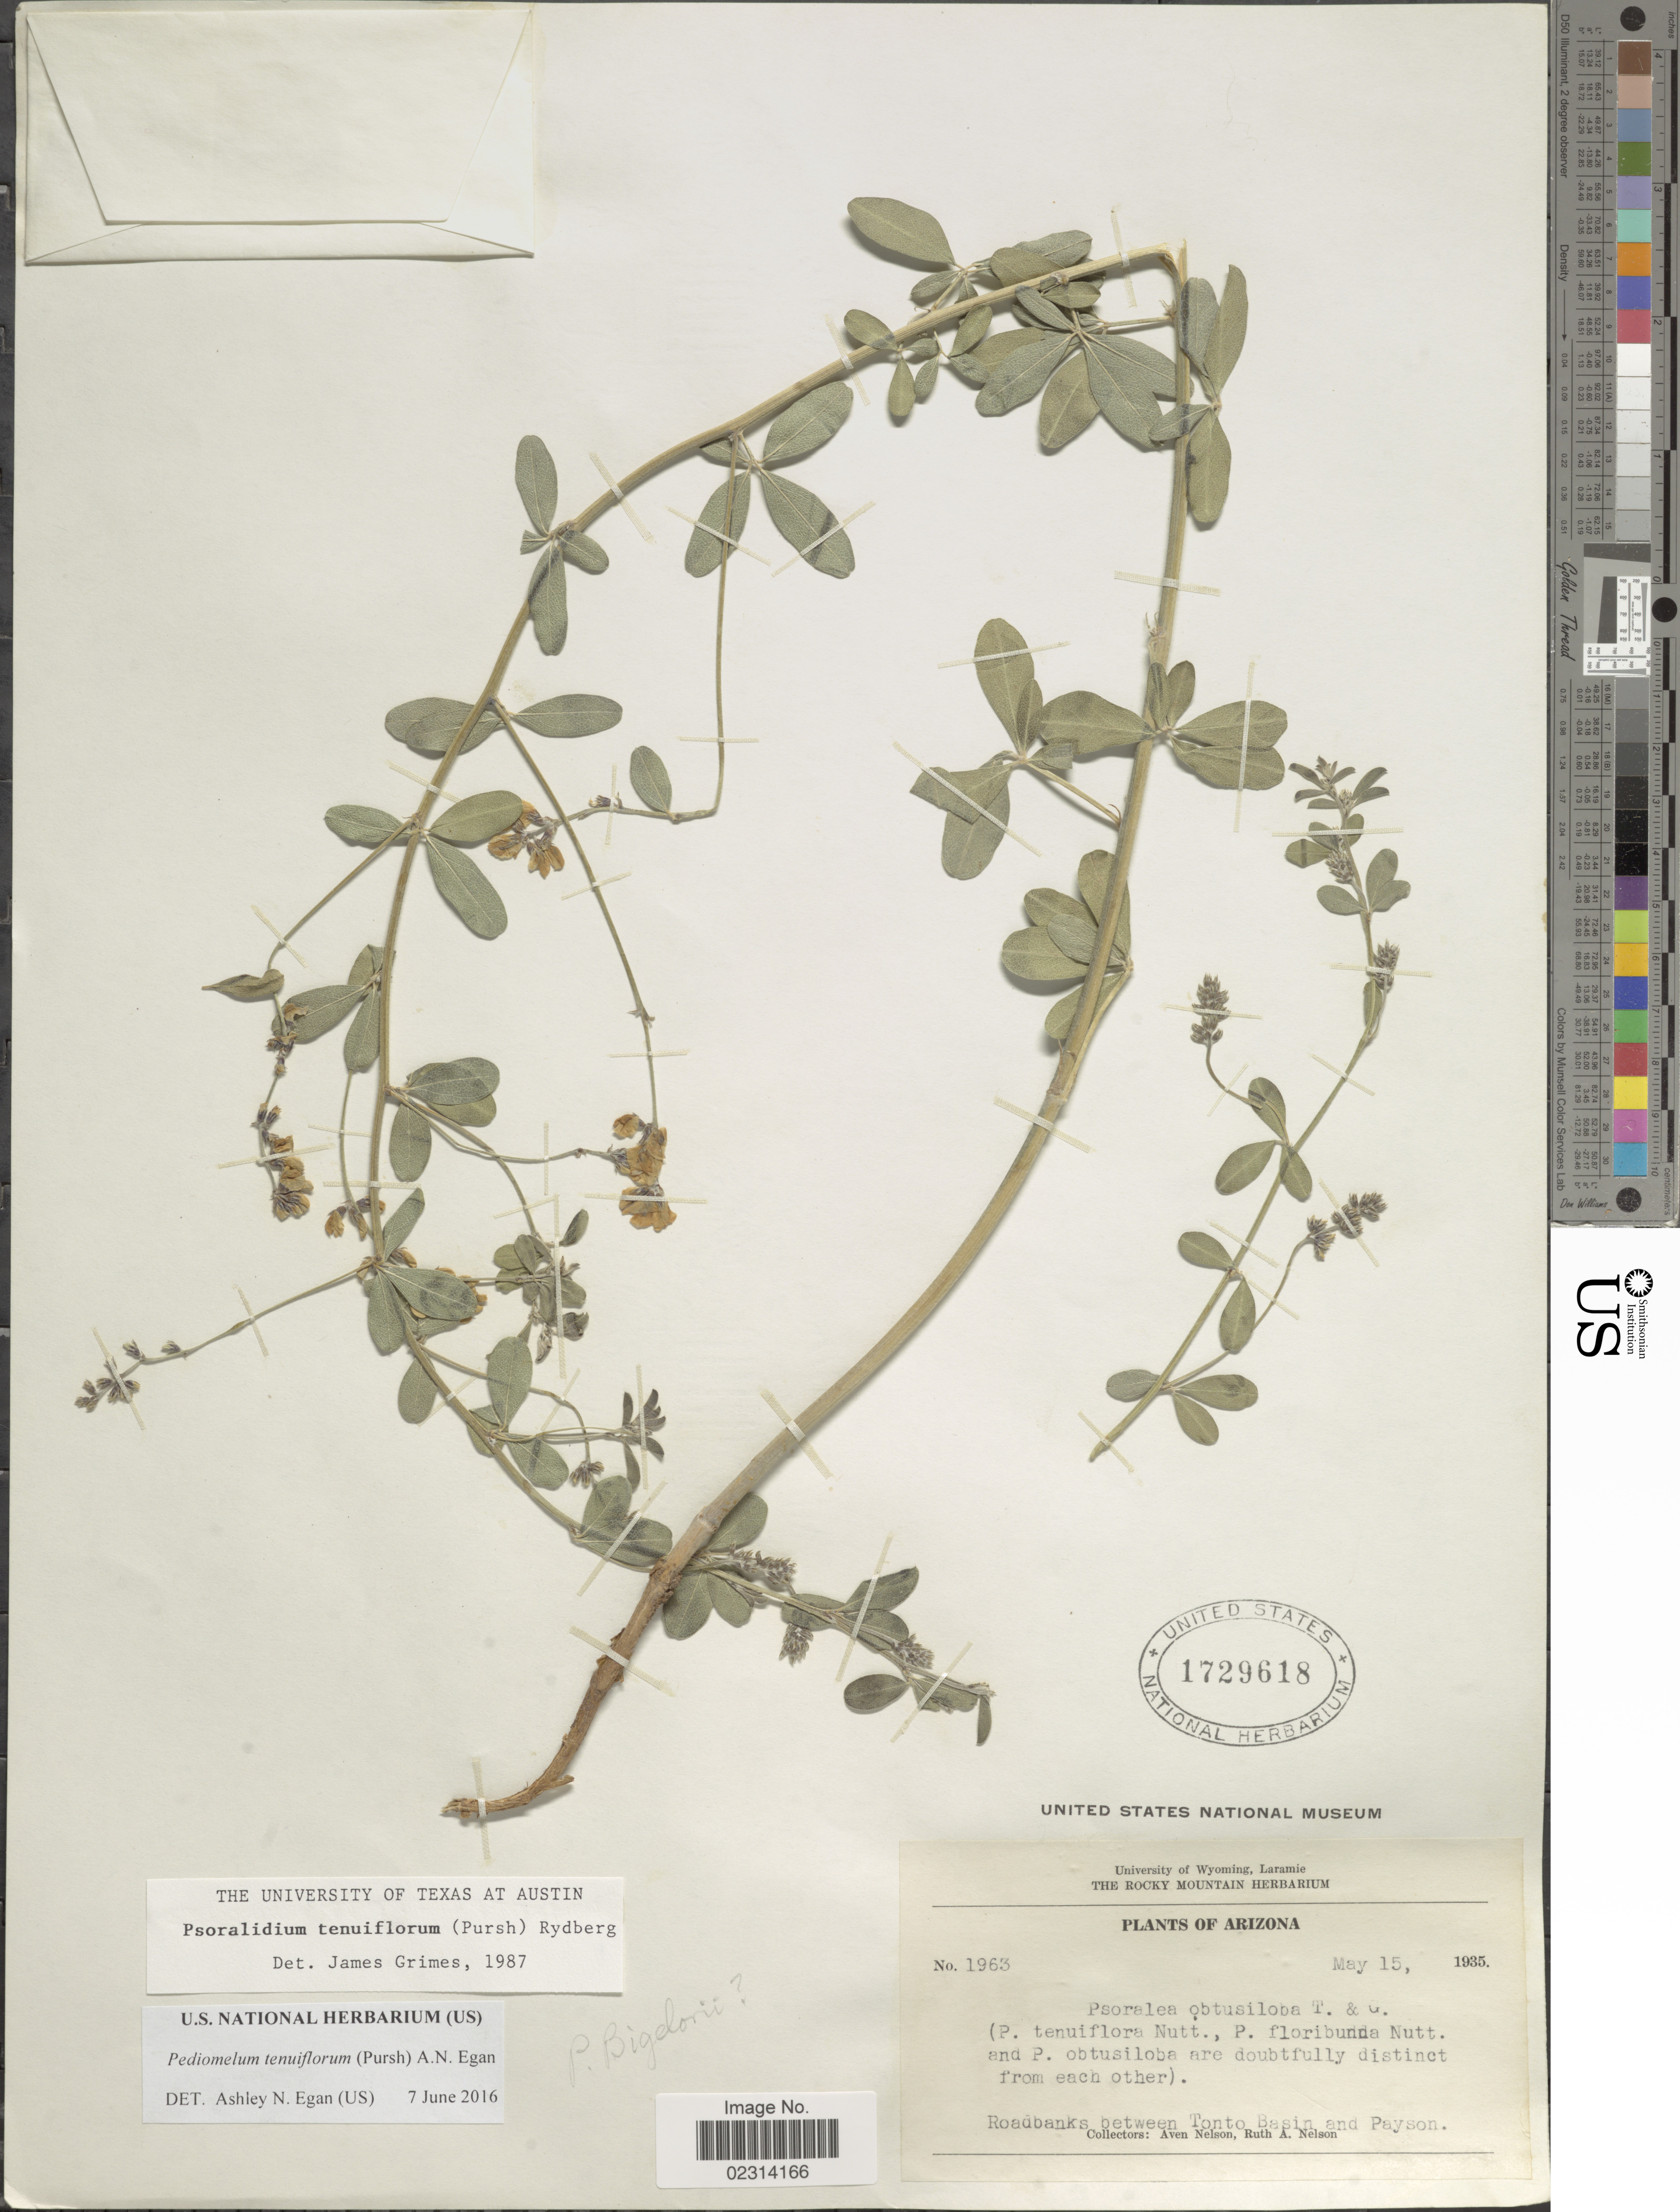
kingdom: Plantae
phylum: Tracheophyta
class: Magnoliopsida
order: Fabales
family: Fabaceae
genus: Psoralidium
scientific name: Psoralidium tenuiflorum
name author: (Pursh) Rydb.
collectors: A. Nelson & R. A. Nelson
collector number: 1963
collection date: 1935-05-15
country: United States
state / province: Arizona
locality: Between Tonto Basin and Payson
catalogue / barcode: US 1729618